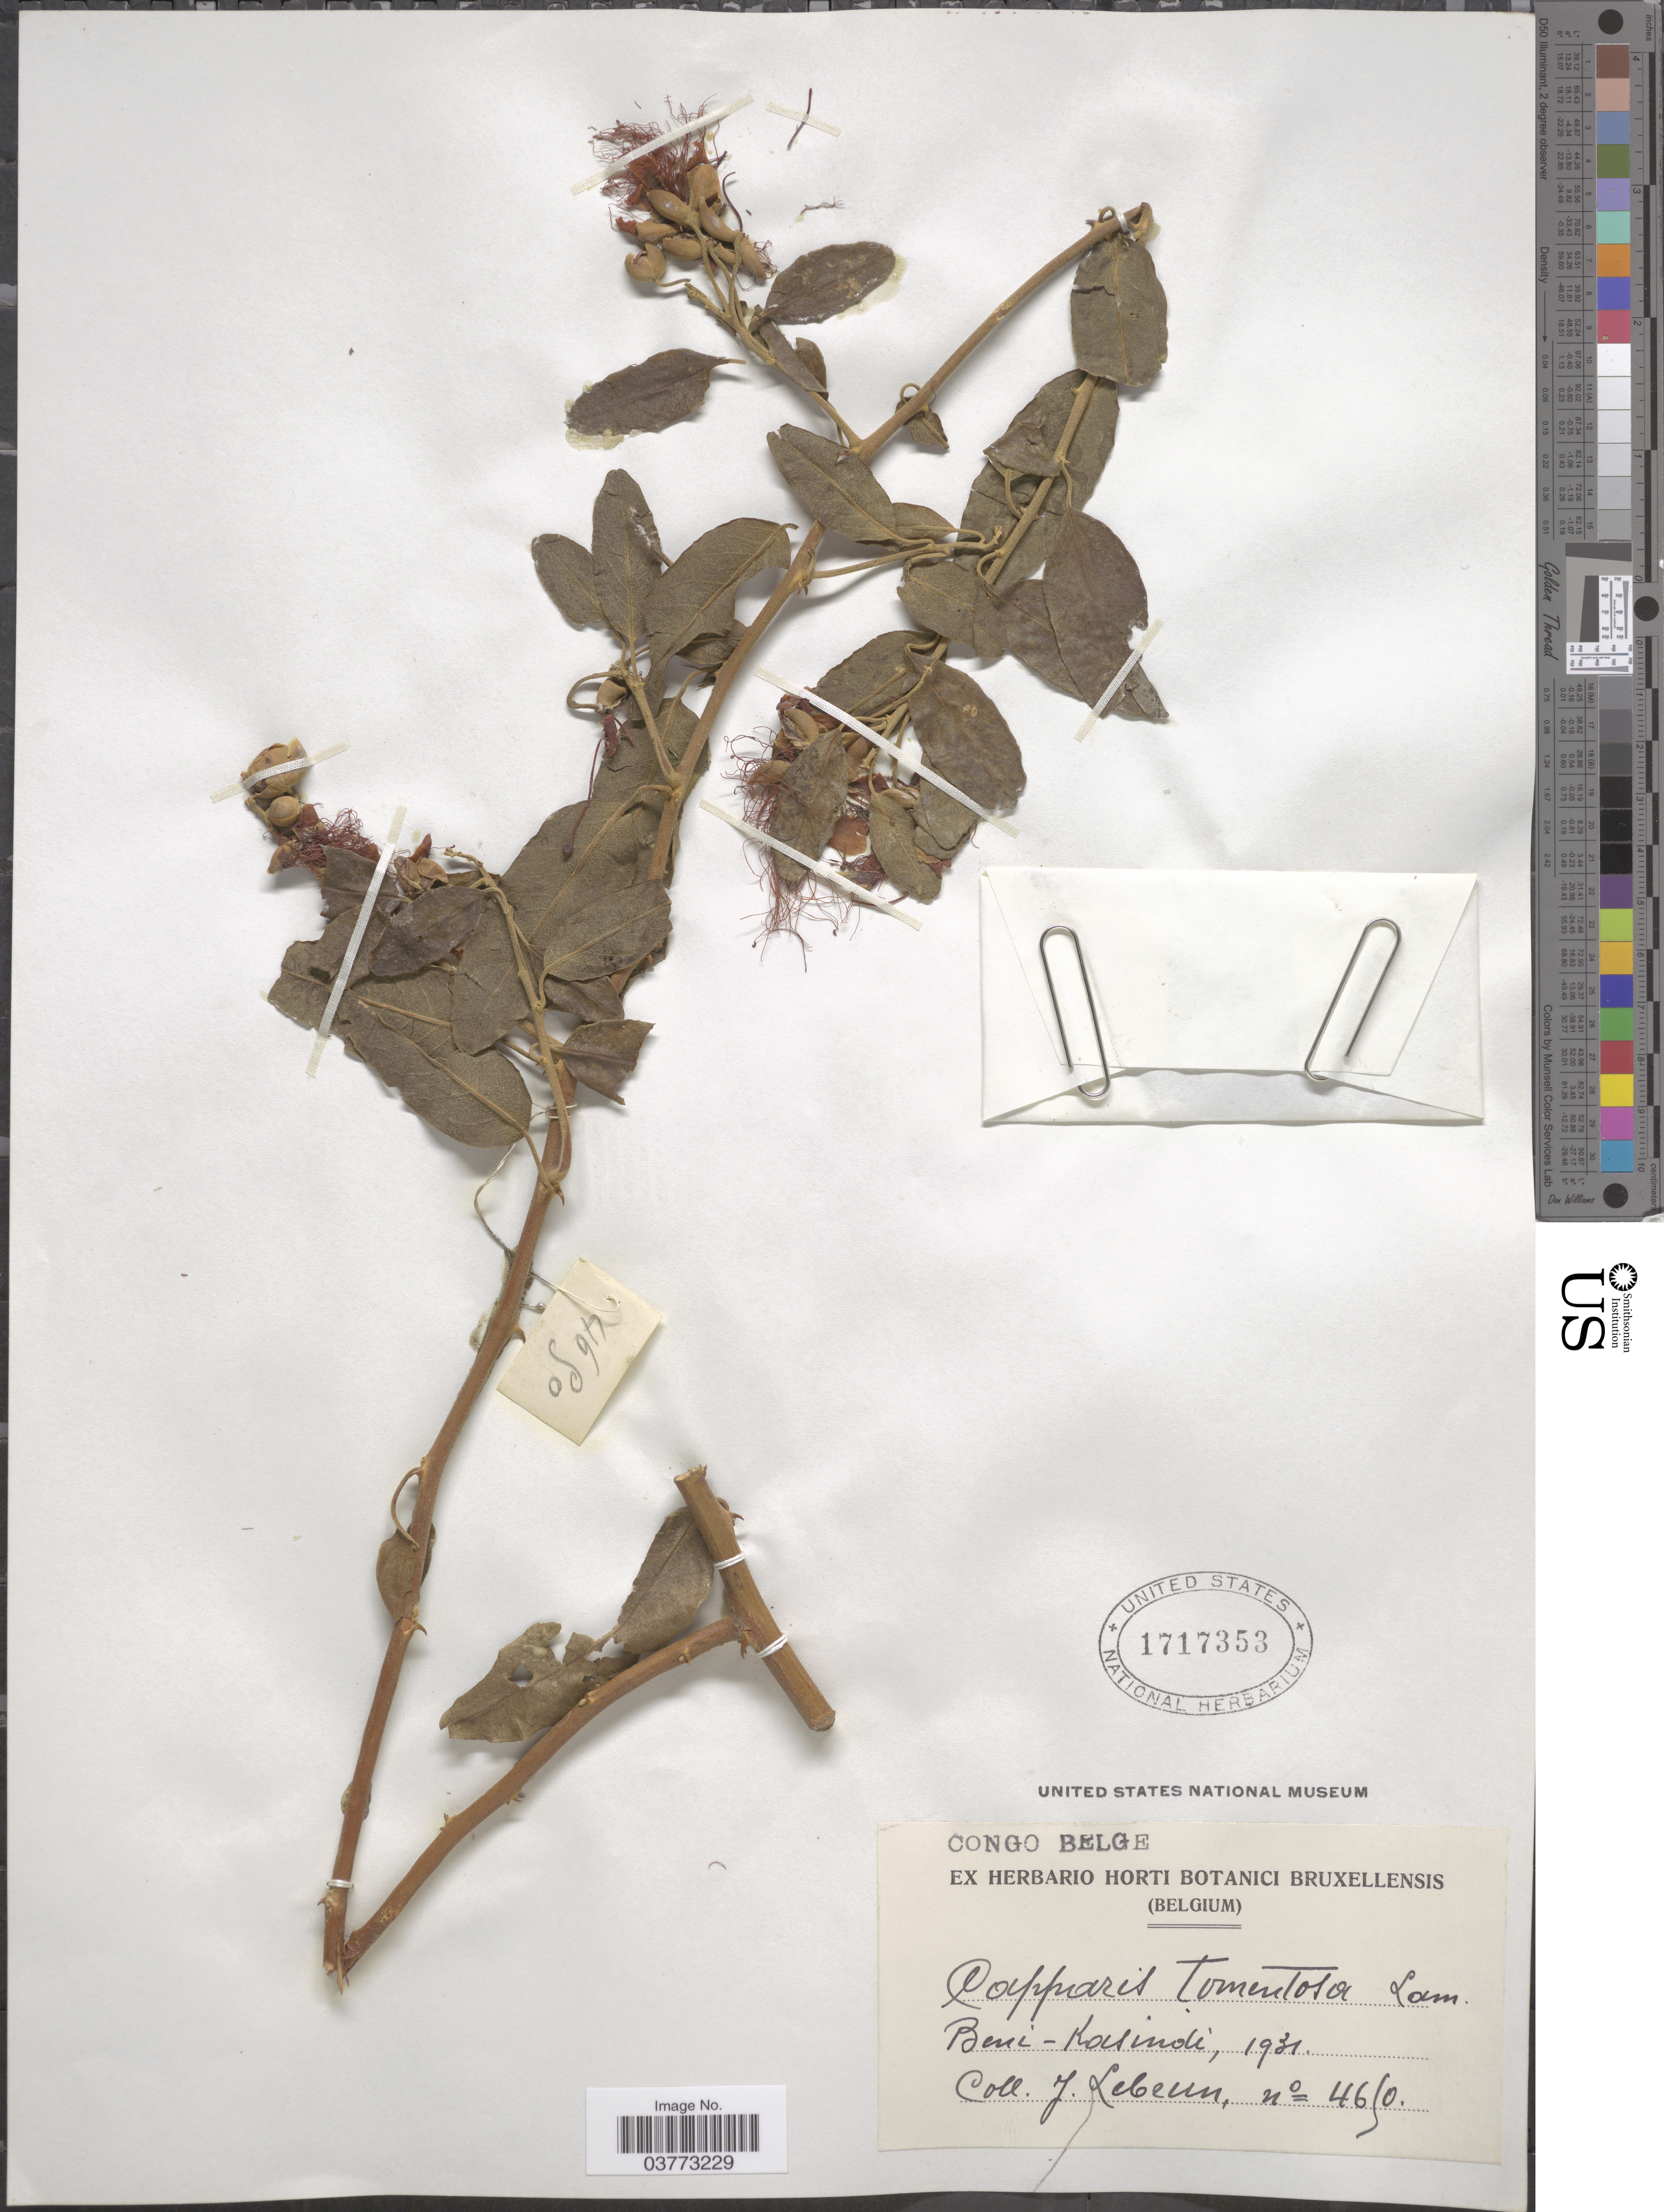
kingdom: Plantae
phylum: Tracheophyta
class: Magnoliopsida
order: Brassicales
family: Capparaceae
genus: Capparis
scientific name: Capparis tomentosa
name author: Lam.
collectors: J. A. Lebrun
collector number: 4650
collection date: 1931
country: Congo, Democratic Republic of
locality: Congo Belge. Beni - Kasindi.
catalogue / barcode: US 1717353